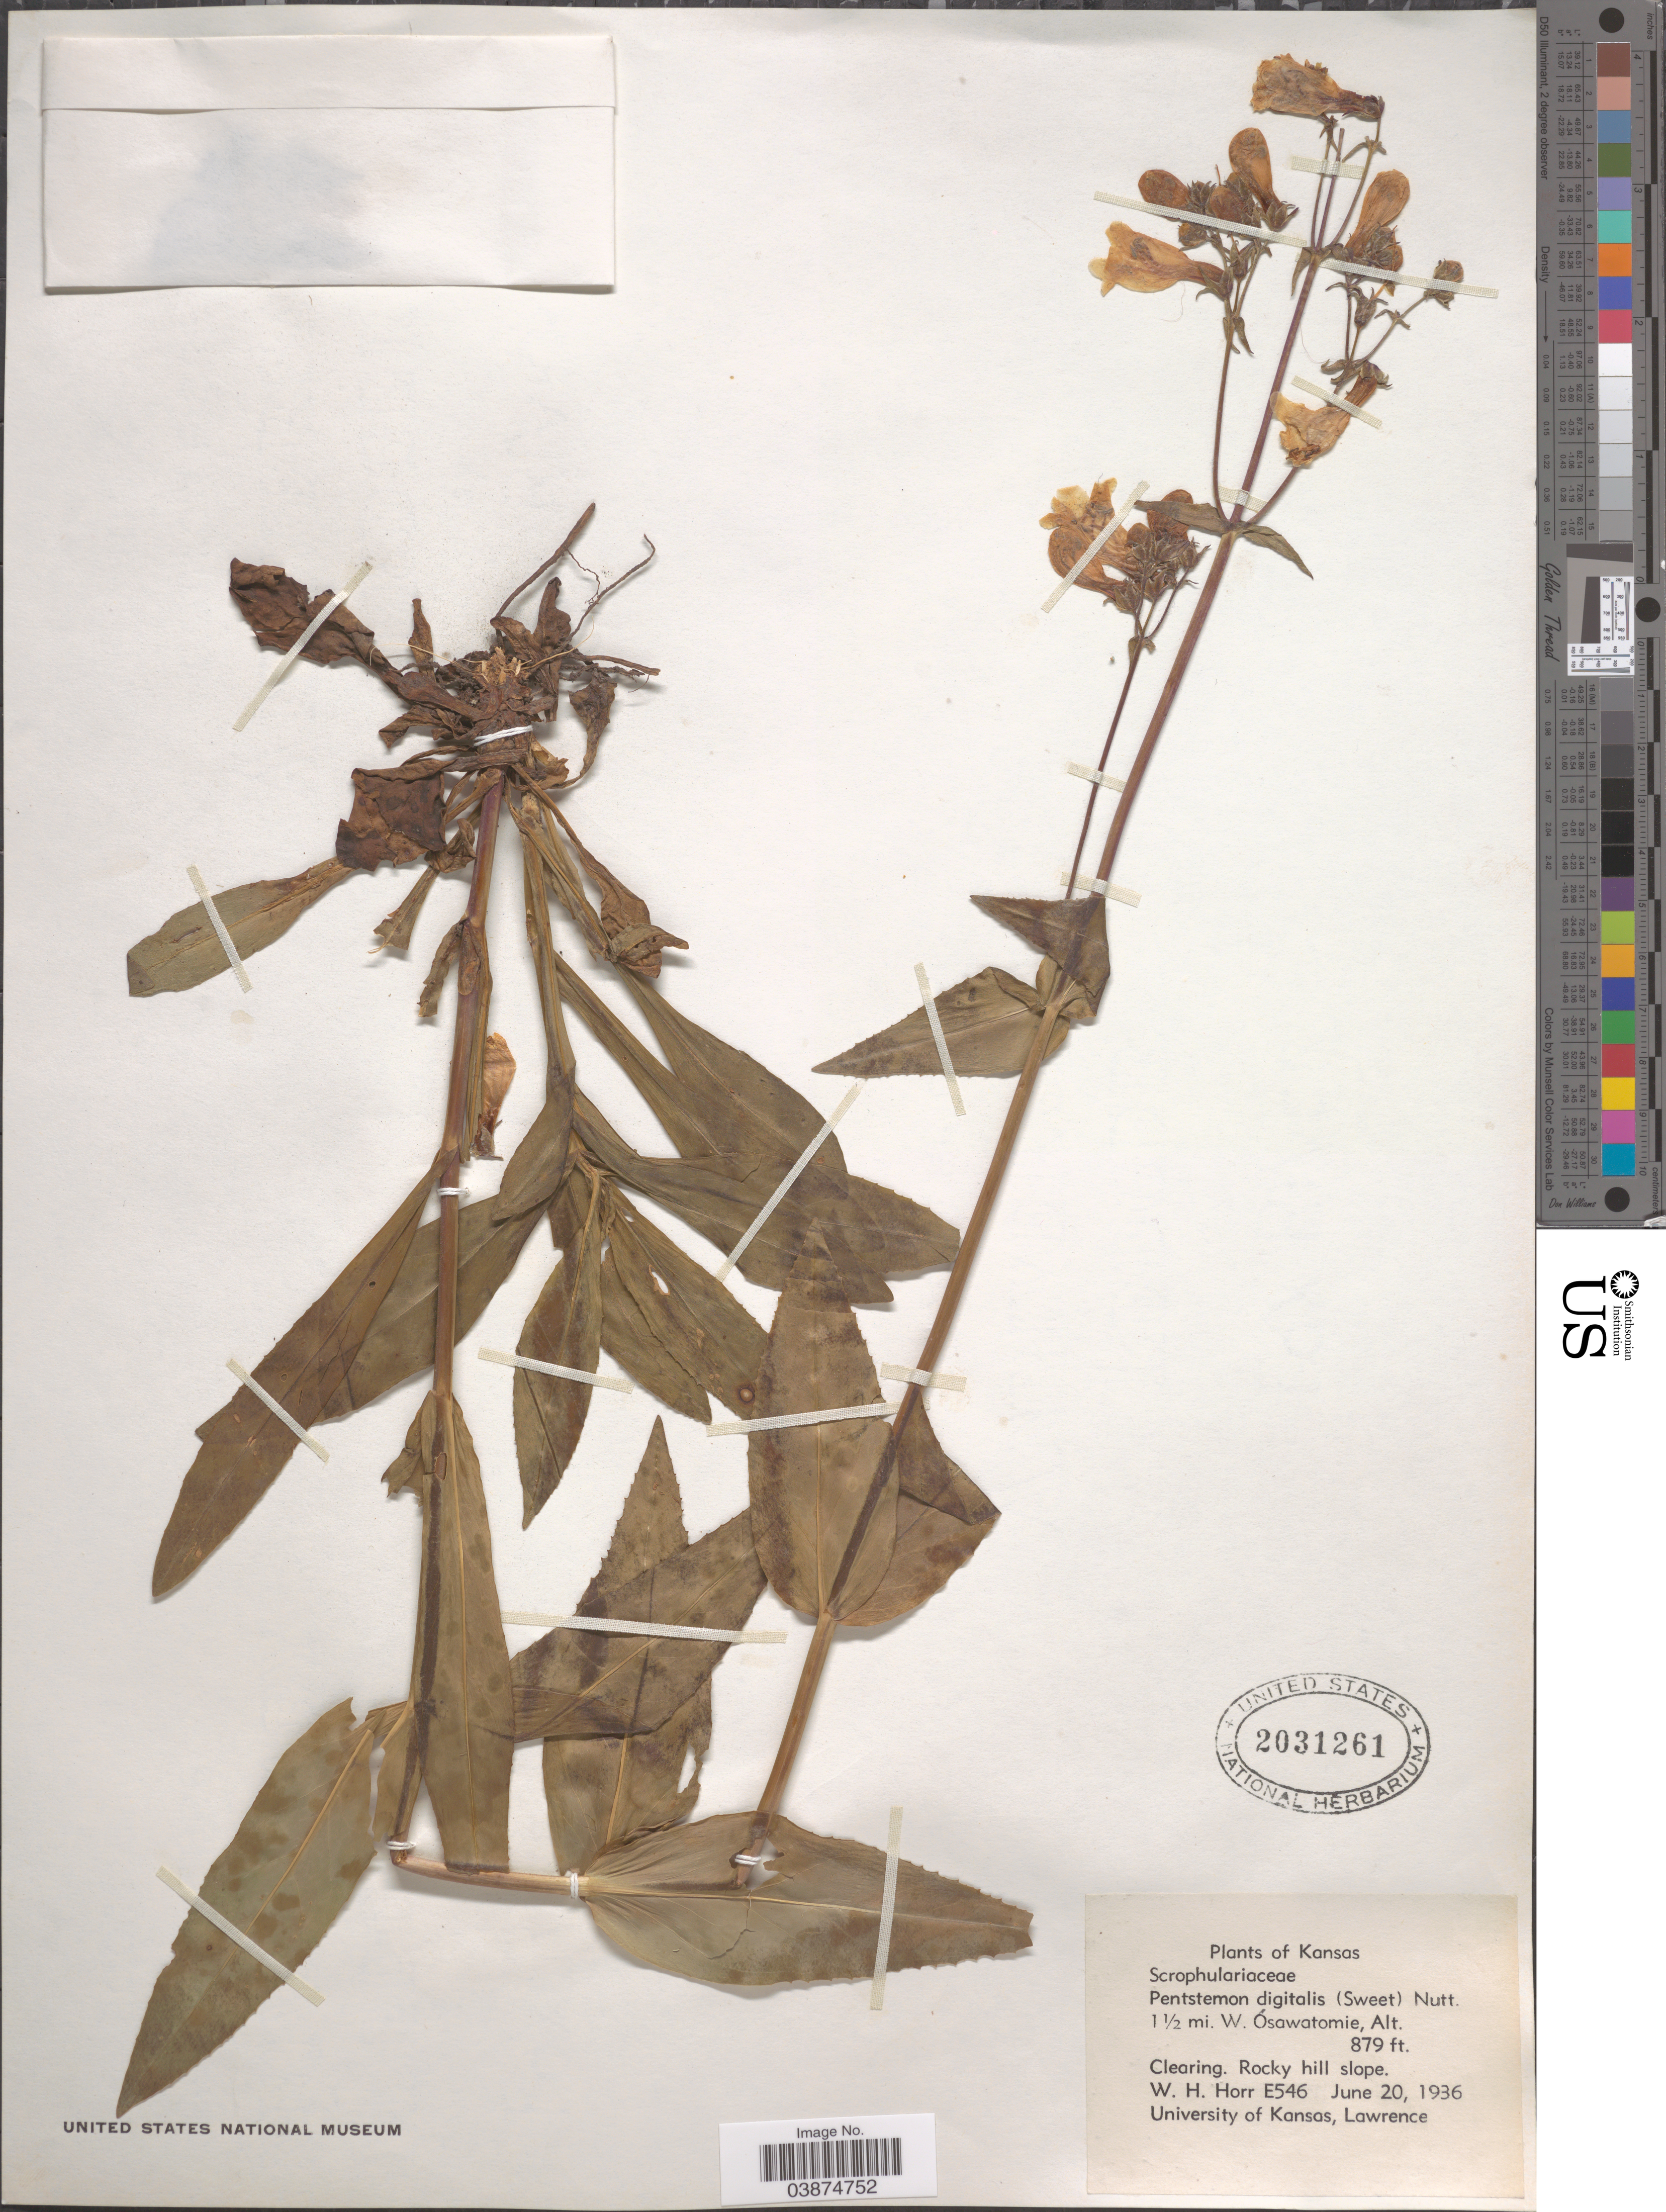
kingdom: Plantae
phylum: Tracheophyta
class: Magnoliopsida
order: Lamiales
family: Plantaginaceae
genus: Penstemon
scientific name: Penstemon digitalis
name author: Nutt. ex Sims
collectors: W. H. Horr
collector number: E546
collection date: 1936-06-20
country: United States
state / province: Kansas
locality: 1 ½ mi. W. Ósawatomie.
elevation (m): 268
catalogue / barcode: US 2031261